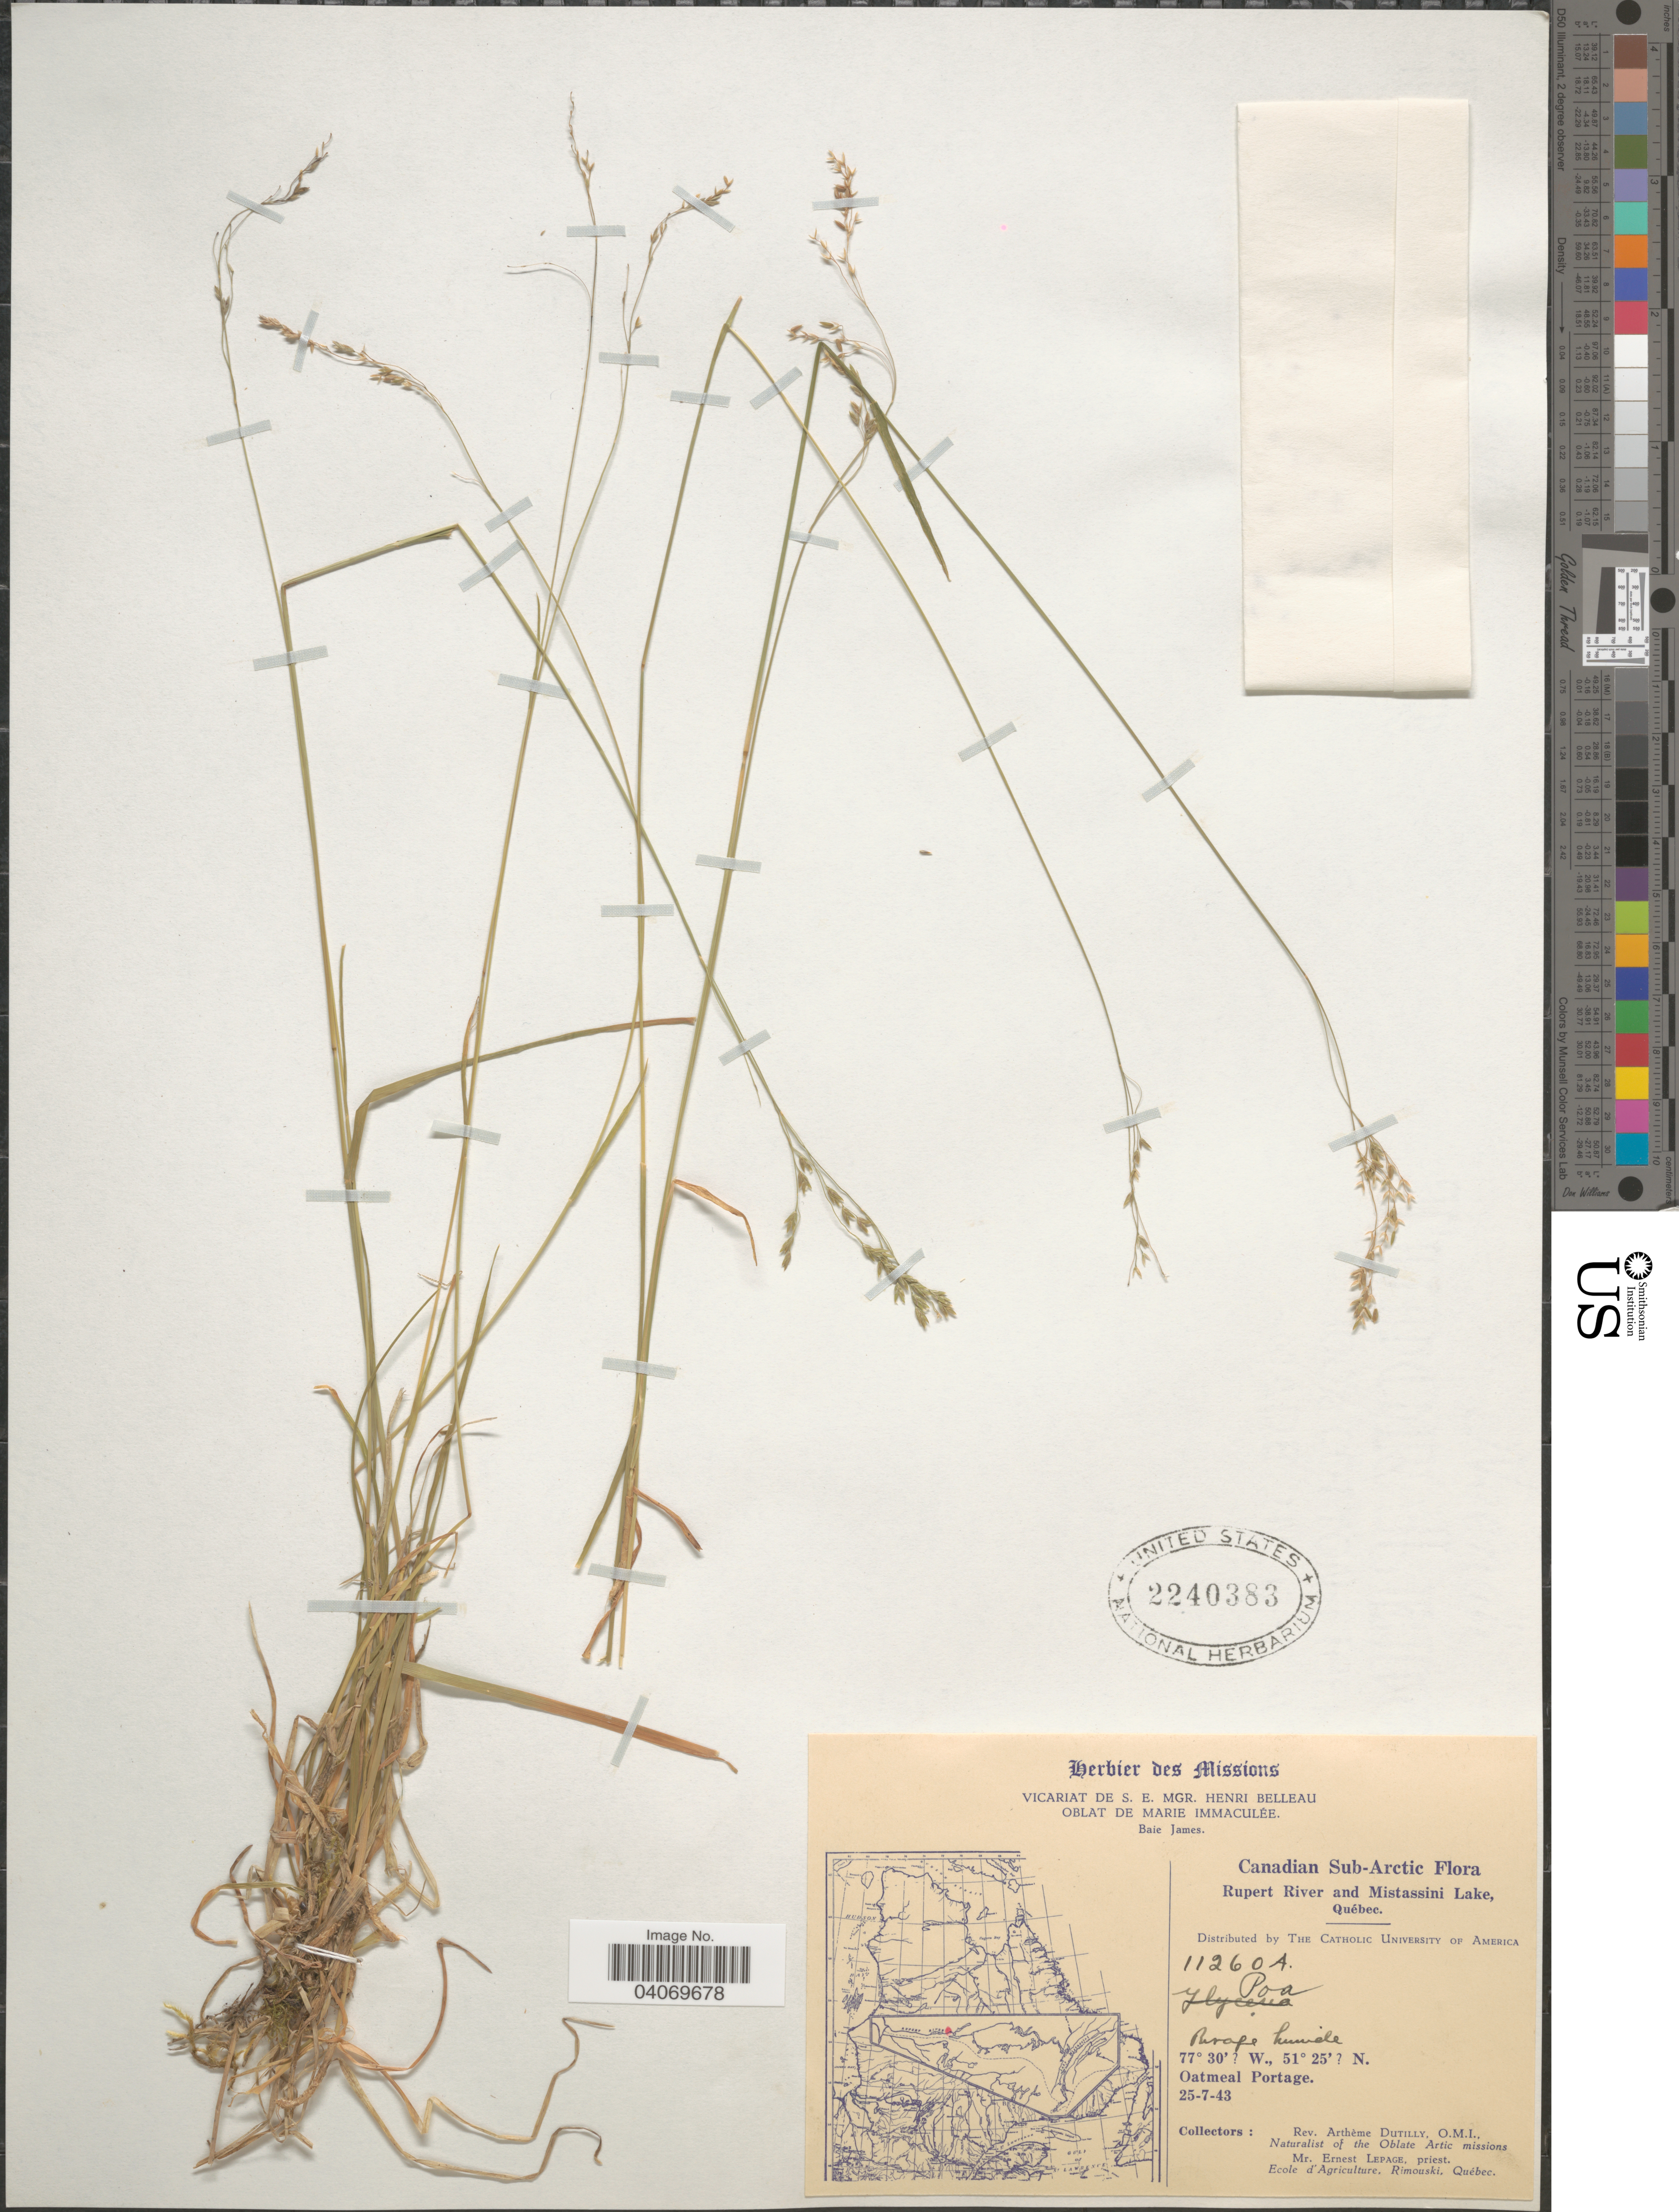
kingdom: Plantae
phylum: Tracheophyta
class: Liliopsida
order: Poales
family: Poaceae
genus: Poa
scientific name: Poa sp.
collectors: P. Dutilly & E. Lepage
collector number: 11260A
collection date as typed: Transcribed d/m/y: 25/7/43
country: Canada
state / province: Quebec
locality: Herbier des Missions. Baie James [unsure placement]. Canadian Sub-Arctic. Rupert River and Mistassini Lake. Oatmeal Portage. Naturalist of the Oblate Arctic missions.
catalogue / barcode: US 2240383